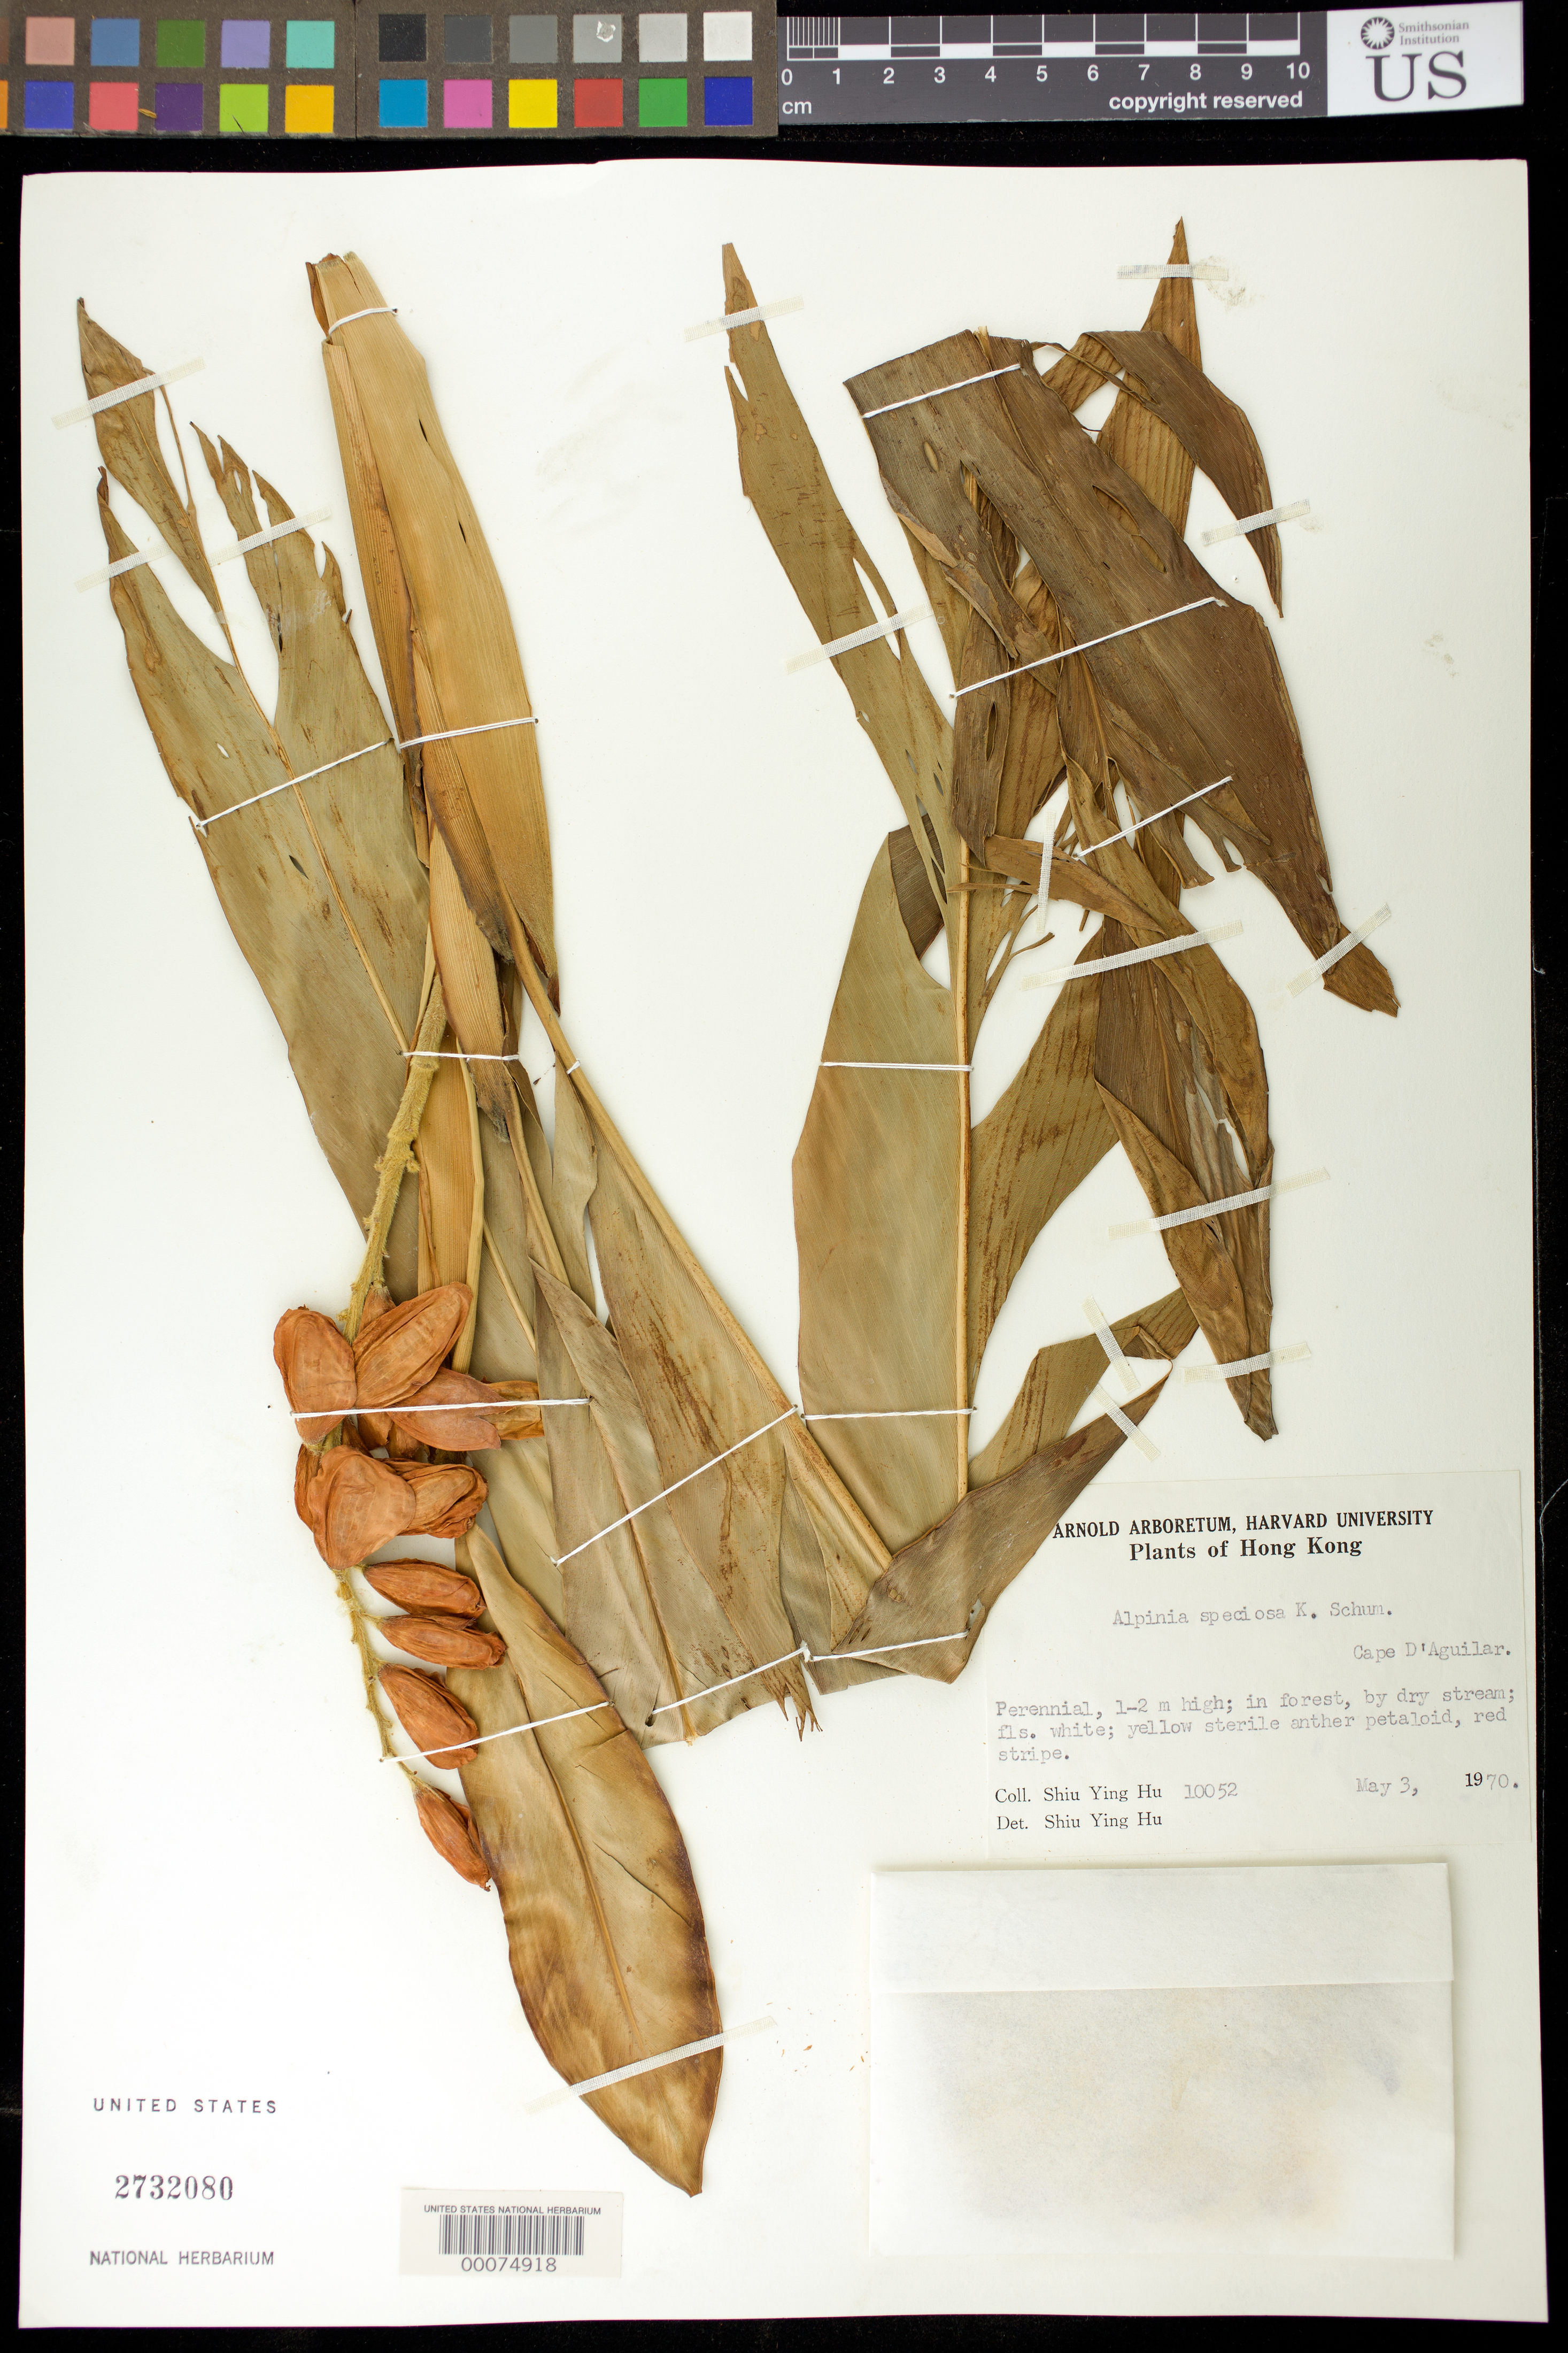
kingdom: Plantae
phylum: Tracheophyta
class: Liliopsida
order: Zingiberales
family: Zingiberaceae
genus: Alpinia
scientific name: Alpinia zerumbet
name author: (Pers.) B.L. Burtt & R.M. Sm.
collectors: S. Y. Hu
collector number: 10052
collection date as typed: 03 May 1970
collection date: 1970-05-03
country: China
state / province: Hong Kong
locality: Cape d'aguilar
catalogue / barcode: US 2732080